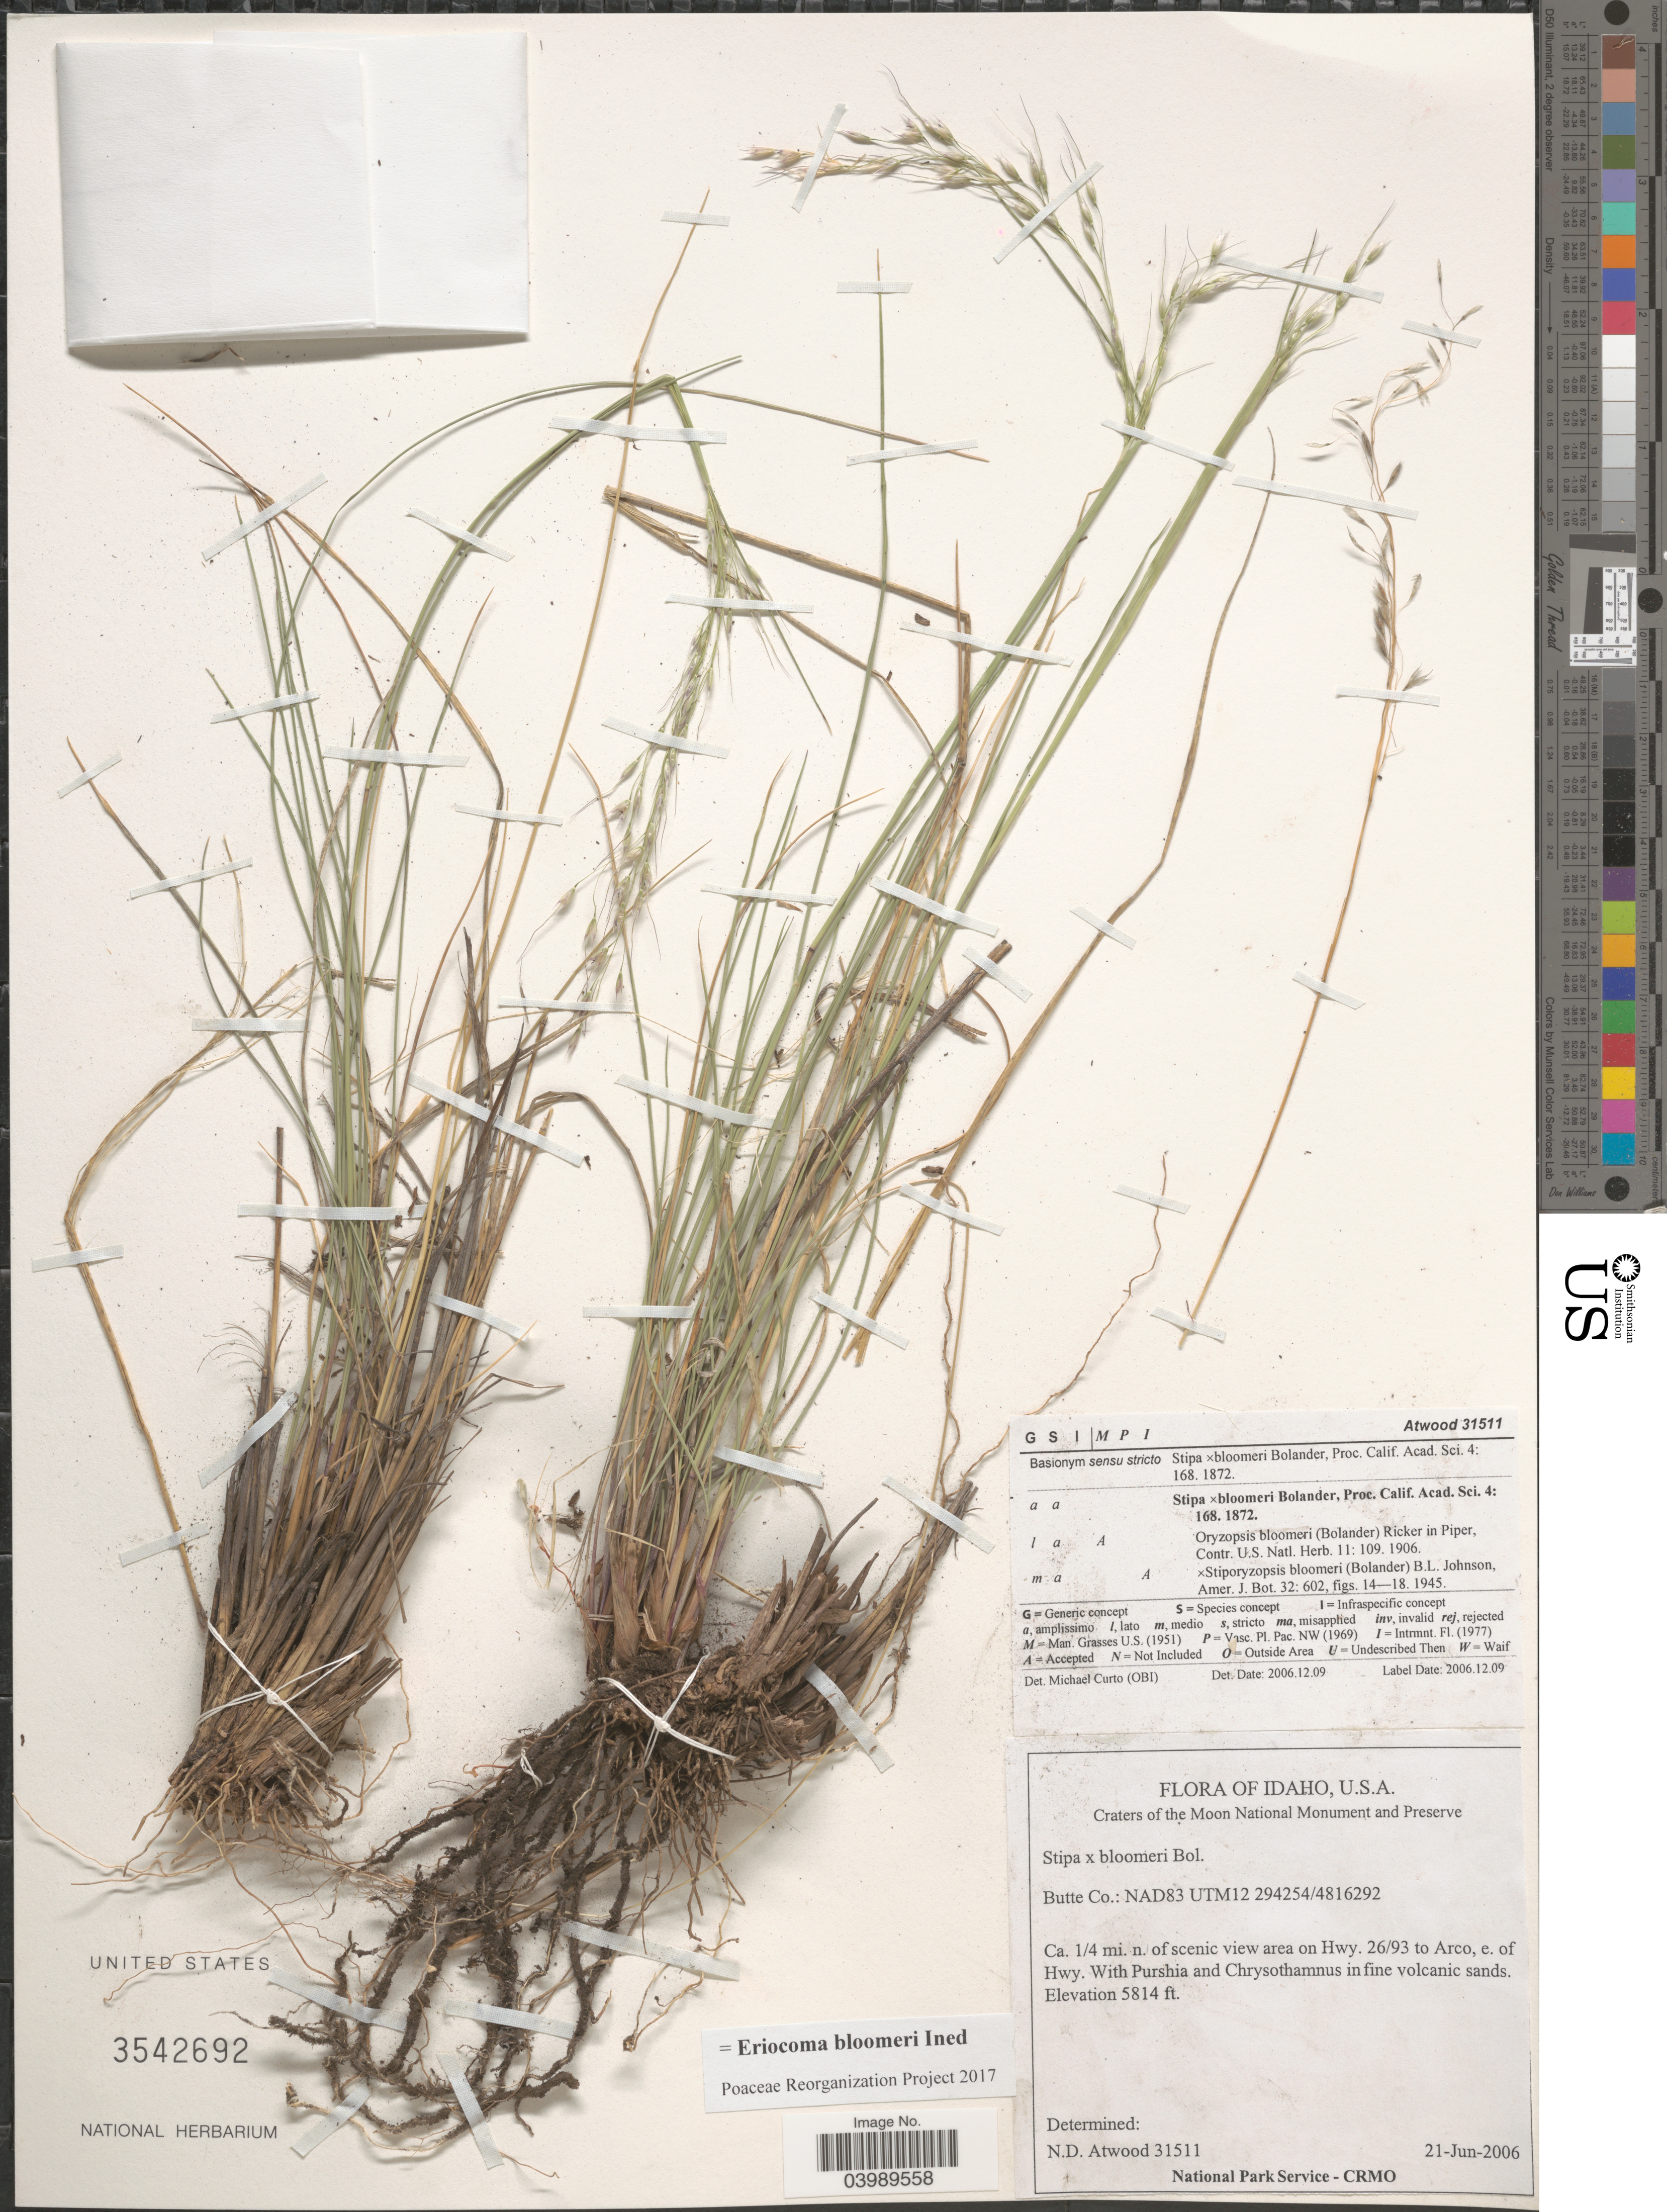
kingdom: Plantae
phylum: Tracheophyta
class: Liliopsida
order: Poales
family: Poaceae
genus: Eriocoma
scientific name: Eriocoma bloomeri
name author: Romasch.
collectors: -. Atwood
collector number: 31511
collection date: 2006-06-21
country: United States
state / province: Idaho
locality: Butte Co.: NAD83 UTM12 294254/4816292. Ca. ¼ mi. n. of scenic view area on Hwy. 26/93 to Arco, e. of Hwy.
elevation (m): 1772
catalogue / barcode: US 3542692